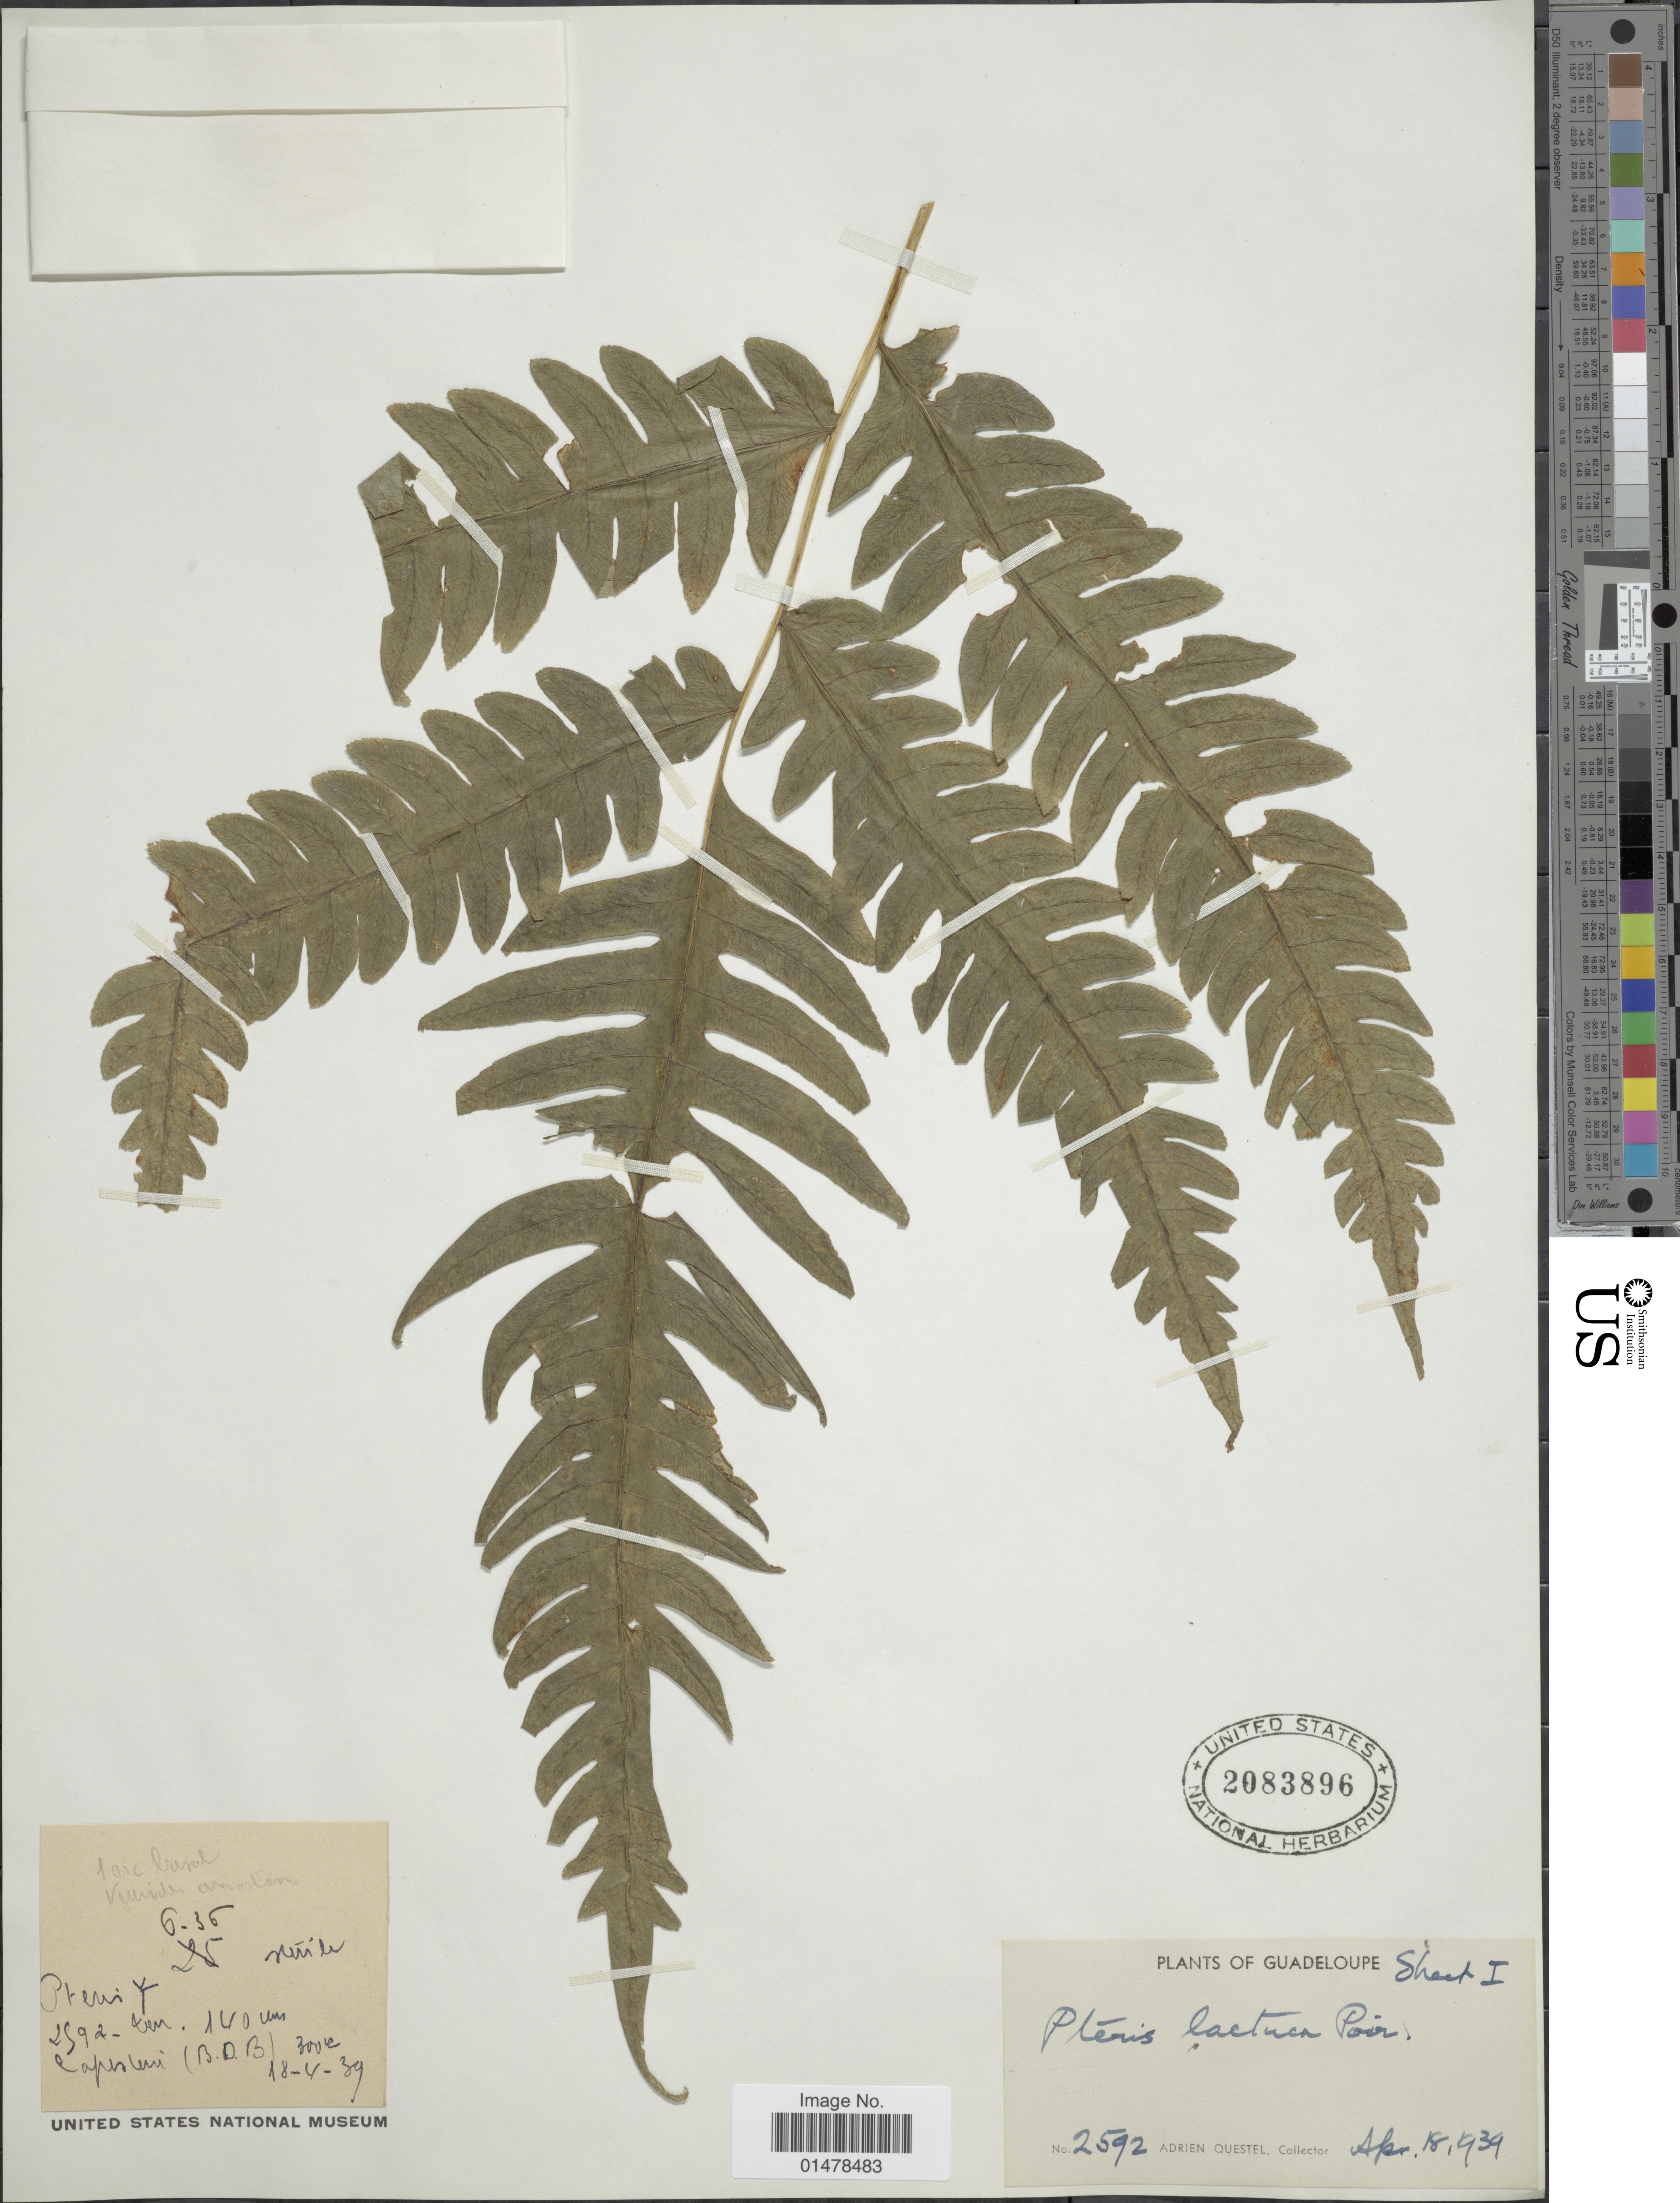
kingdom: Plantae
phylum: Tracheophyta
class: Polypodiopsida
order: Polypodiales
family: Pteridaceae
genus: Pteris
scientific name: Pteris arborea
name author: L.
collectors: A. Questel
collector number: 2592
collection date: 1939-04-18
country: Guadeloupe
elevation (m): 140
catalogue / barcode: US 2083896